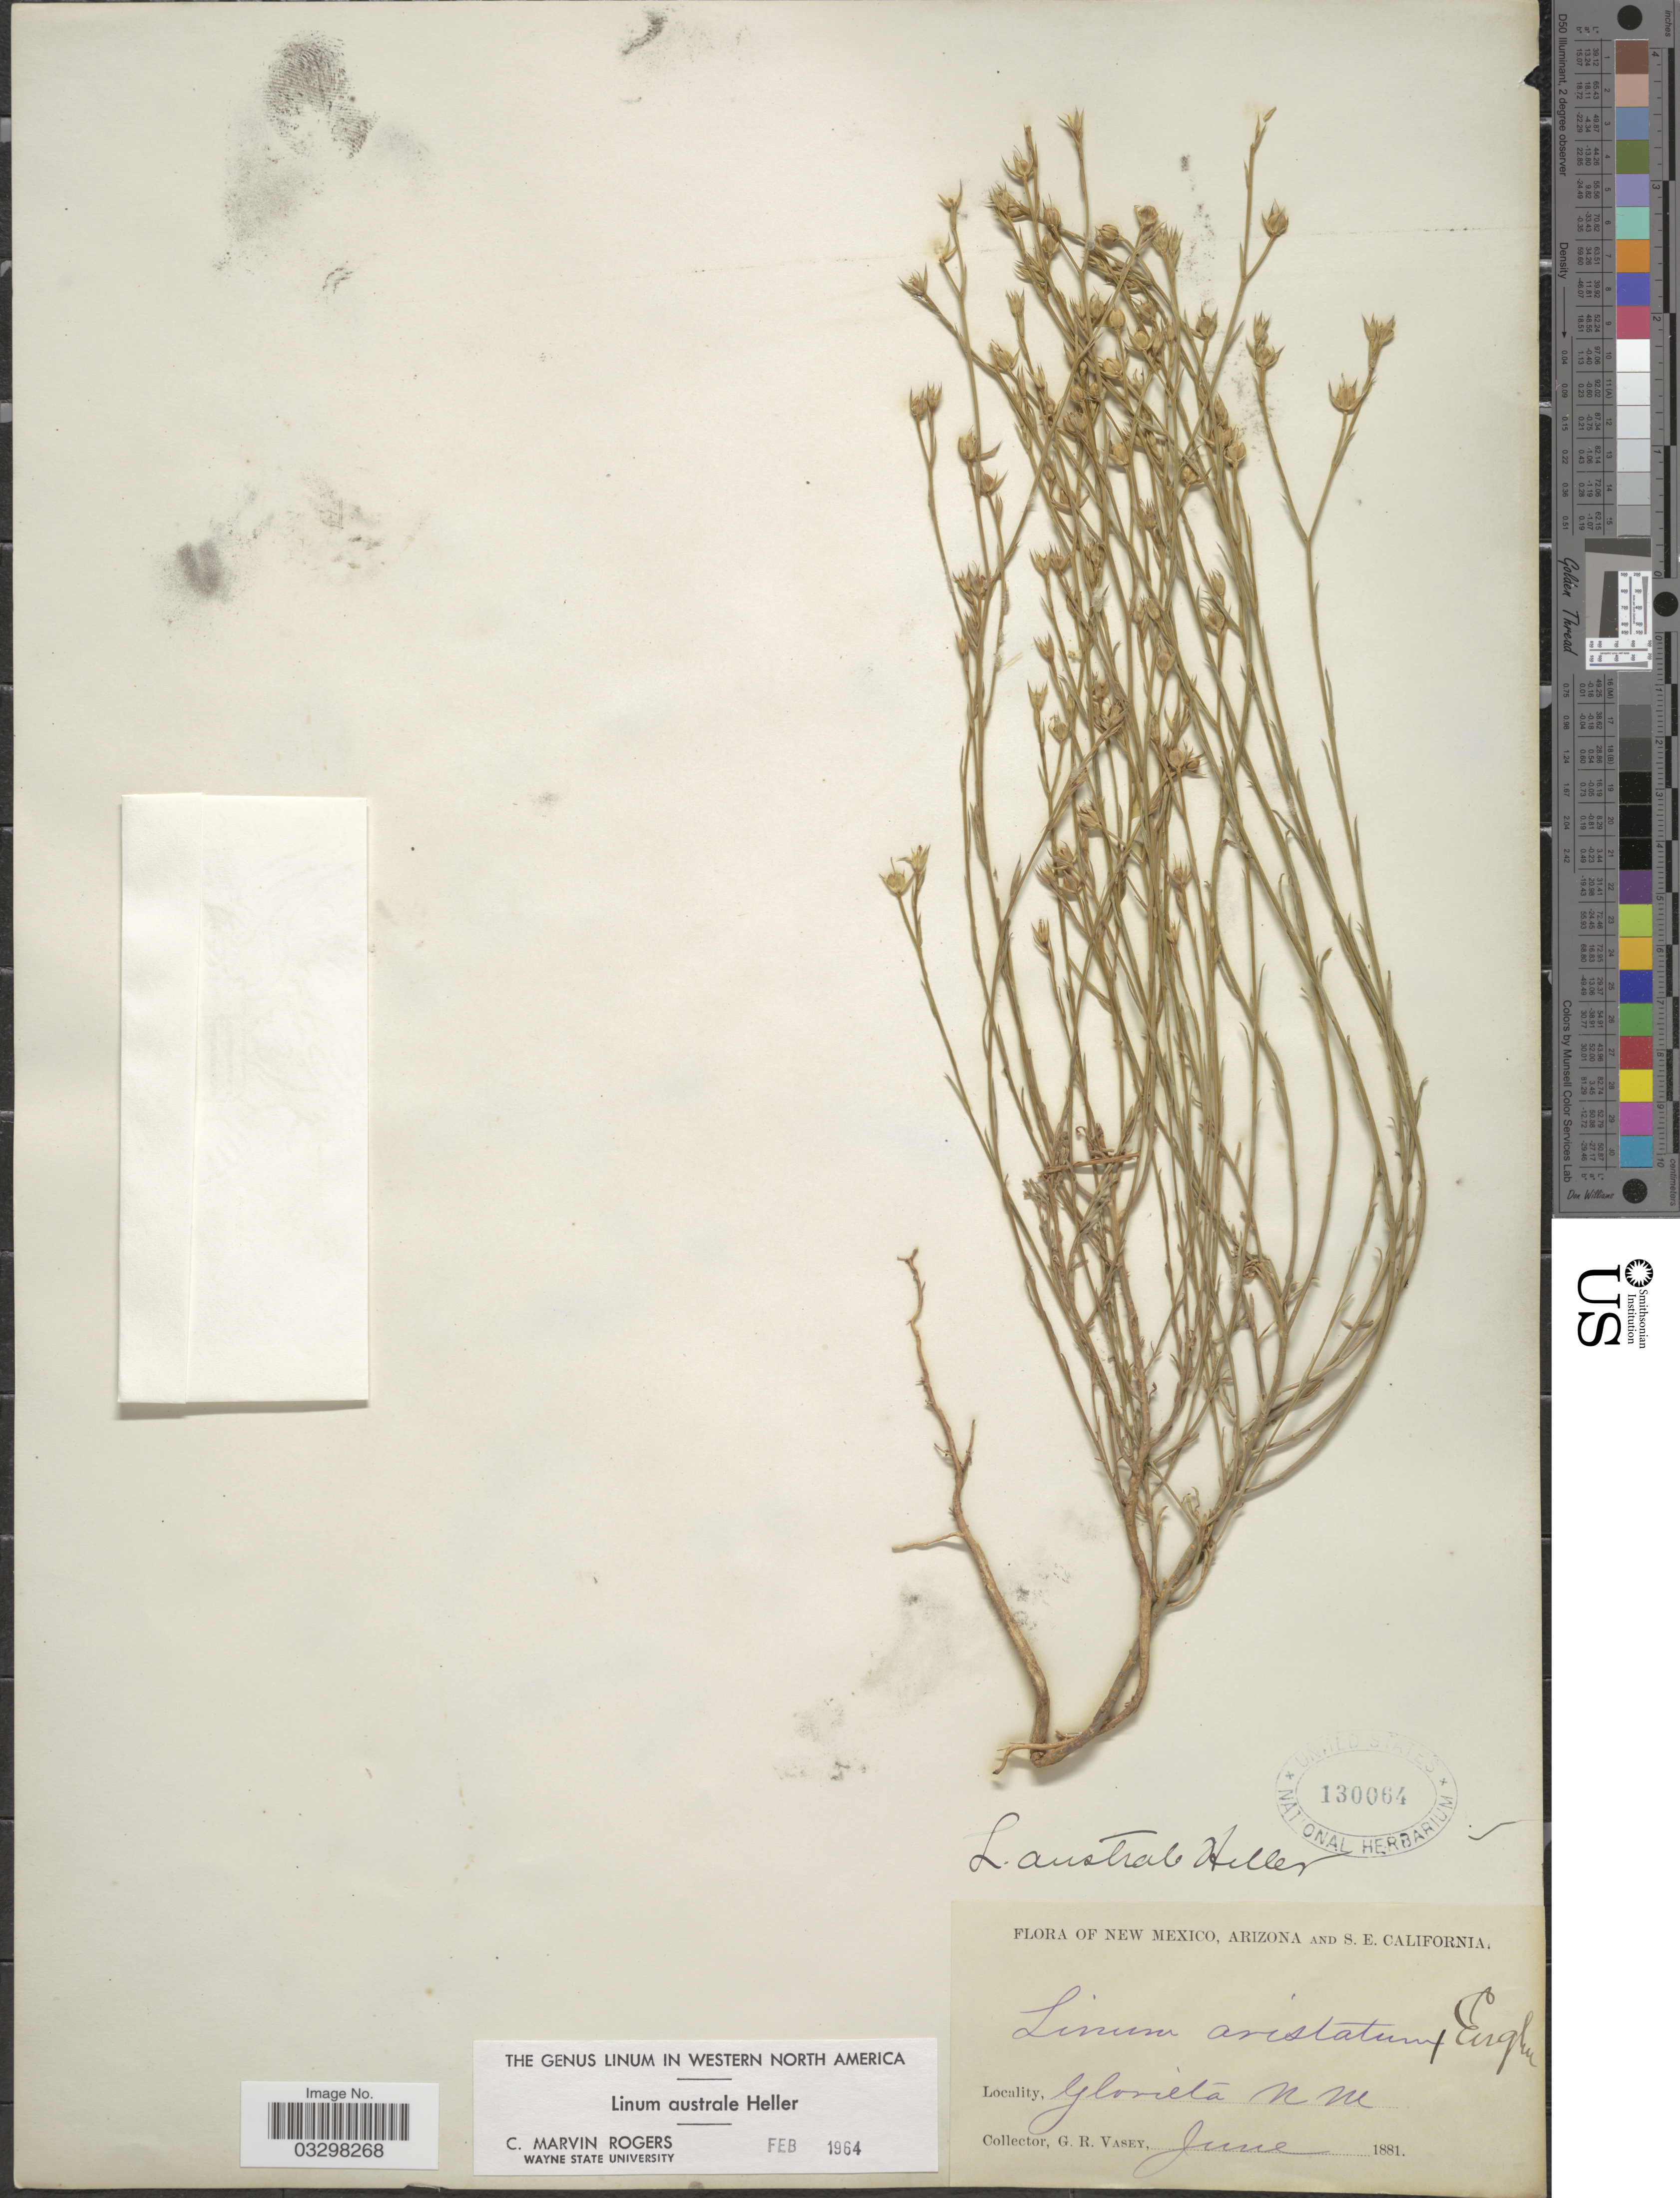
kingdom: Plantae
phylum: Tracheophyta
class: Magnoliopsida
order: Malpighiales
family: Linaceae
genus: Linum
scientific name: Linum australe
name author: A. Heller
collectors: G. R. Vasey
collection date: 1881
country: United States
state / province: New Mexico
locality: Glorieta.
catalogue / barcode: US 130064